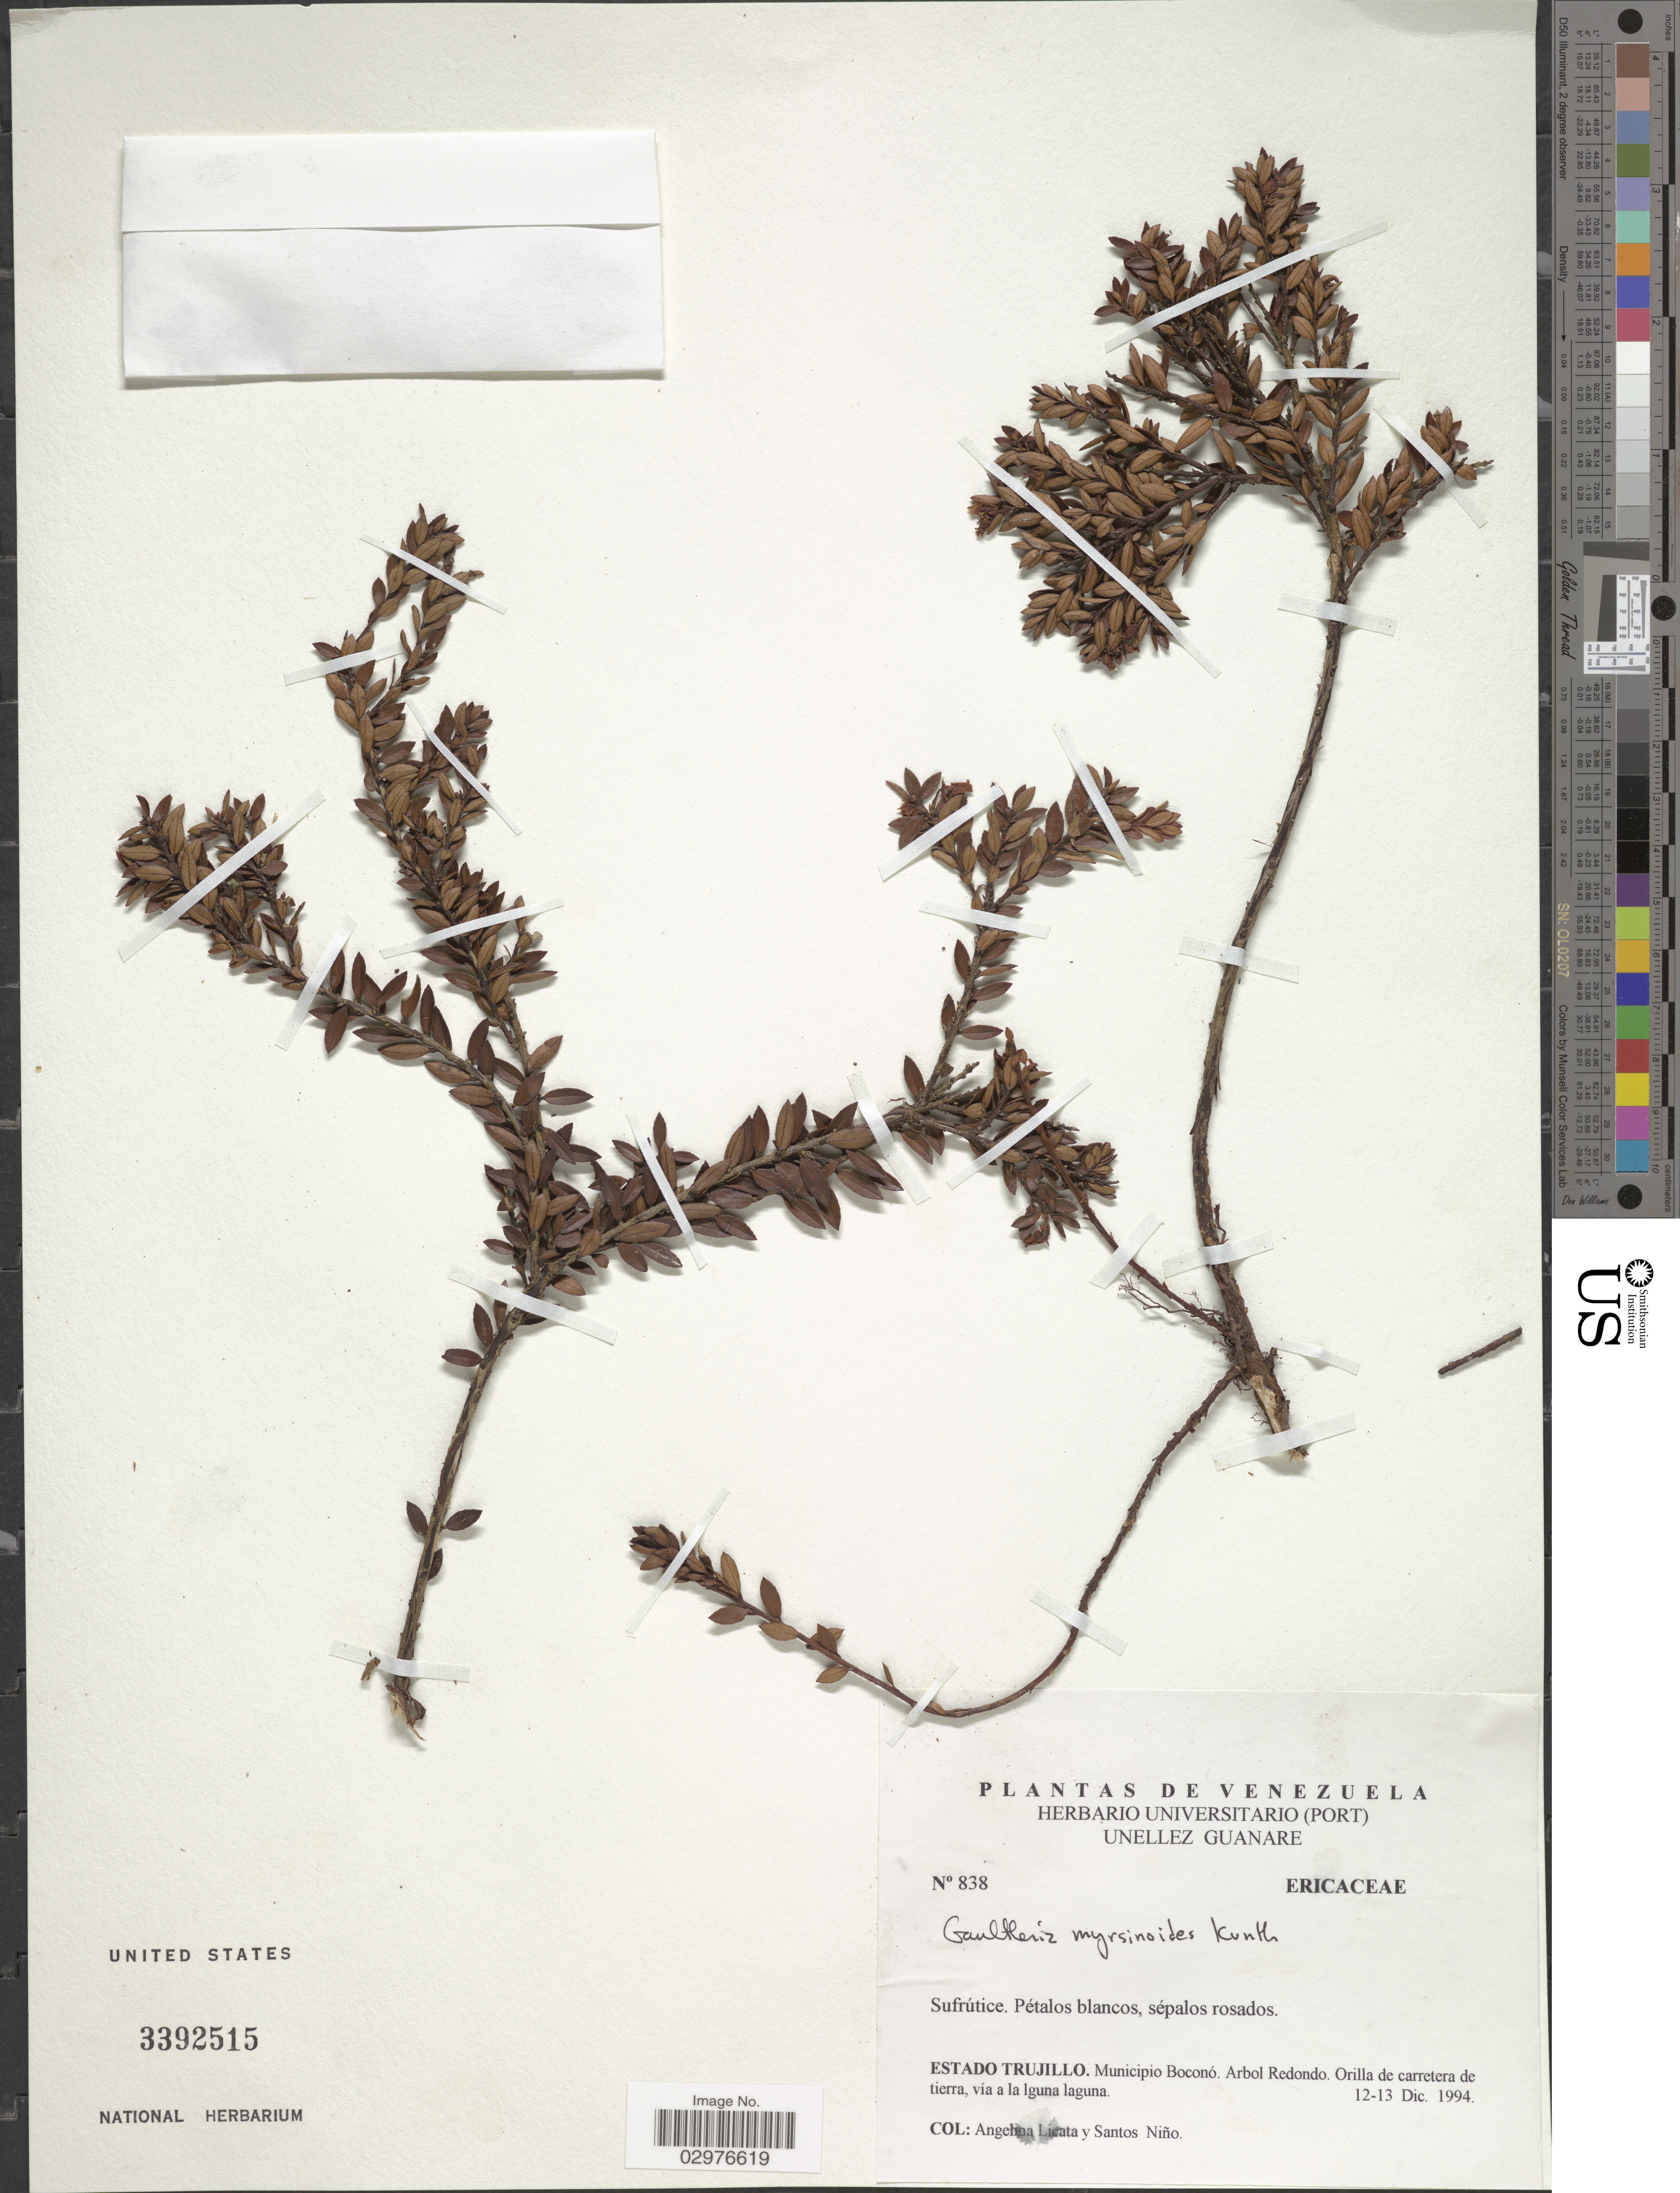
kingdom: Plantae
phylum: Tracheophyta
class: Magnoliopsida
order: Ericales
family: Ericaceae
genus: Gaultheria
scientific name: Gaultheria myrsinoides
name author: Kunth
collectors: A. Licata & S. M. Niño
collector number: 838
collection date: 1994-12-12/1994-12-13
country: Venezuela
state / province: Trujillo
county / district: Boconó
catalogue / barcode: US 3392515